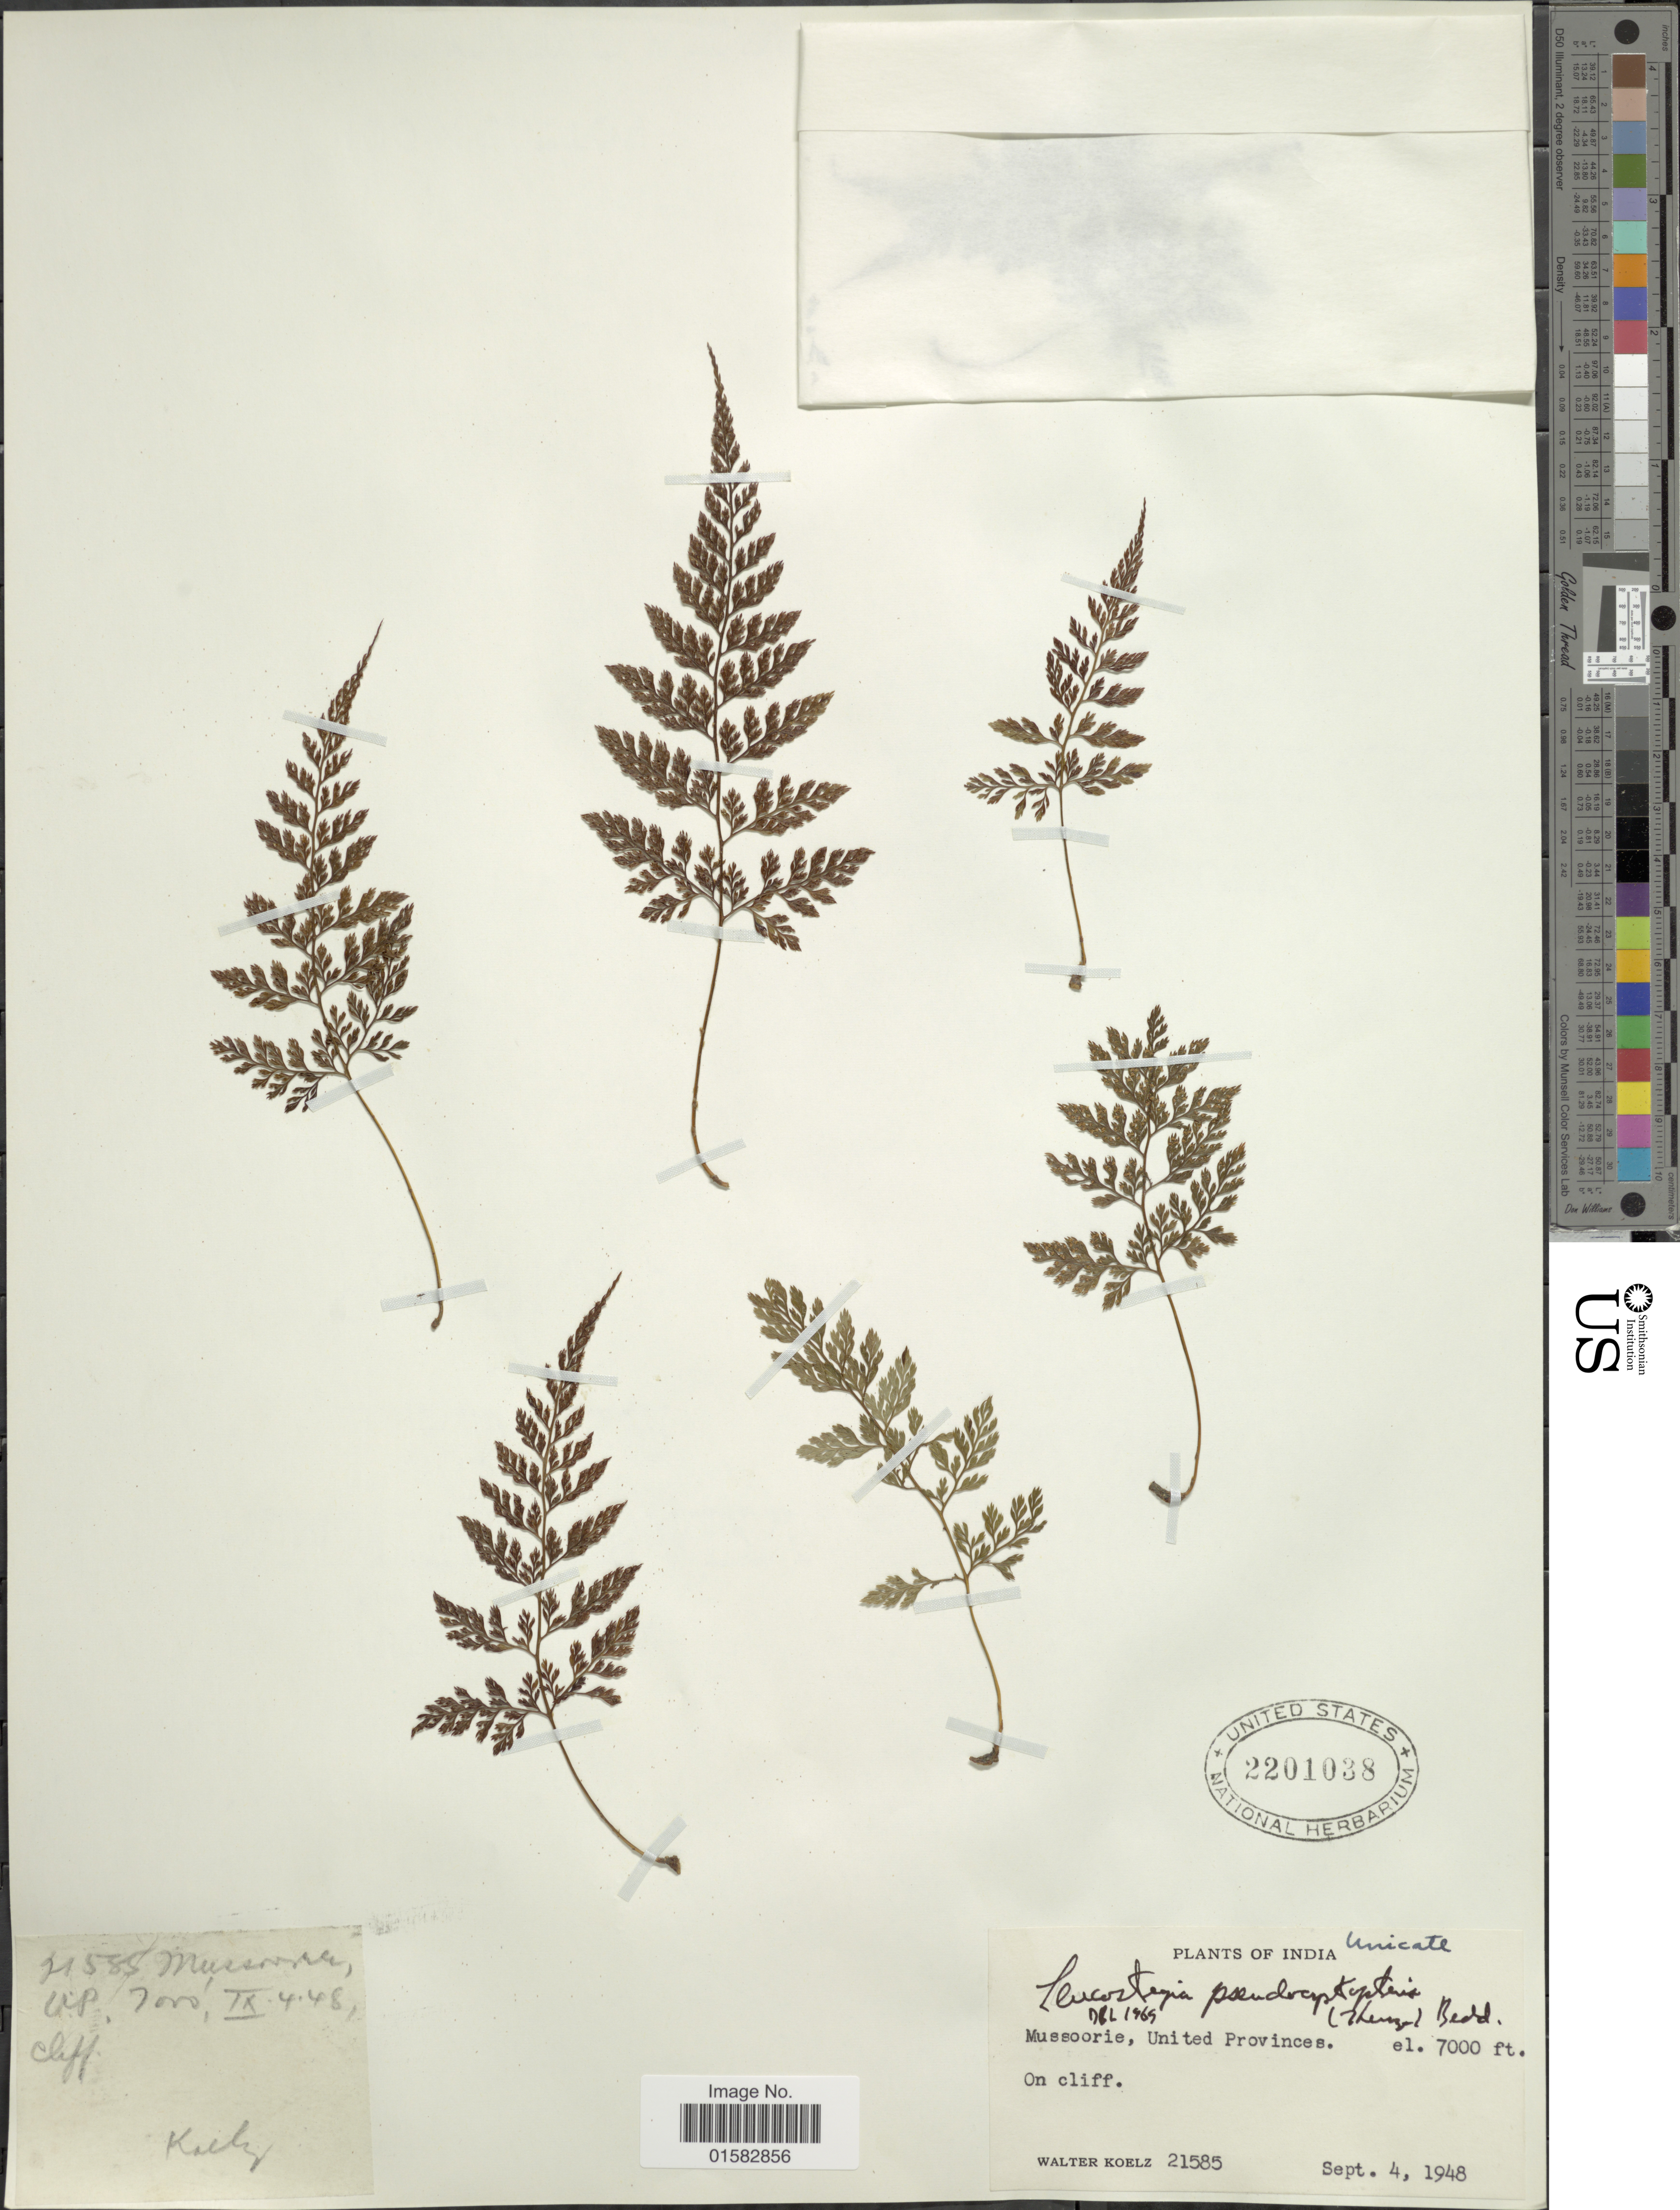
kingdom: Plantae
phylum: Tracheophyta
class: Polypodiopsida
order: Polypodiales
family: Davalliaceae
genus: Davallia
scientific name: Davallia pulchra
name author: D. Don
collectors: W. N. Koelz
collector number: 21585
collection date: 1948-09-04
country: India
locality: Mussoorie, United Province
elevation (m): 2134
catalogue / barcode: US 2201038